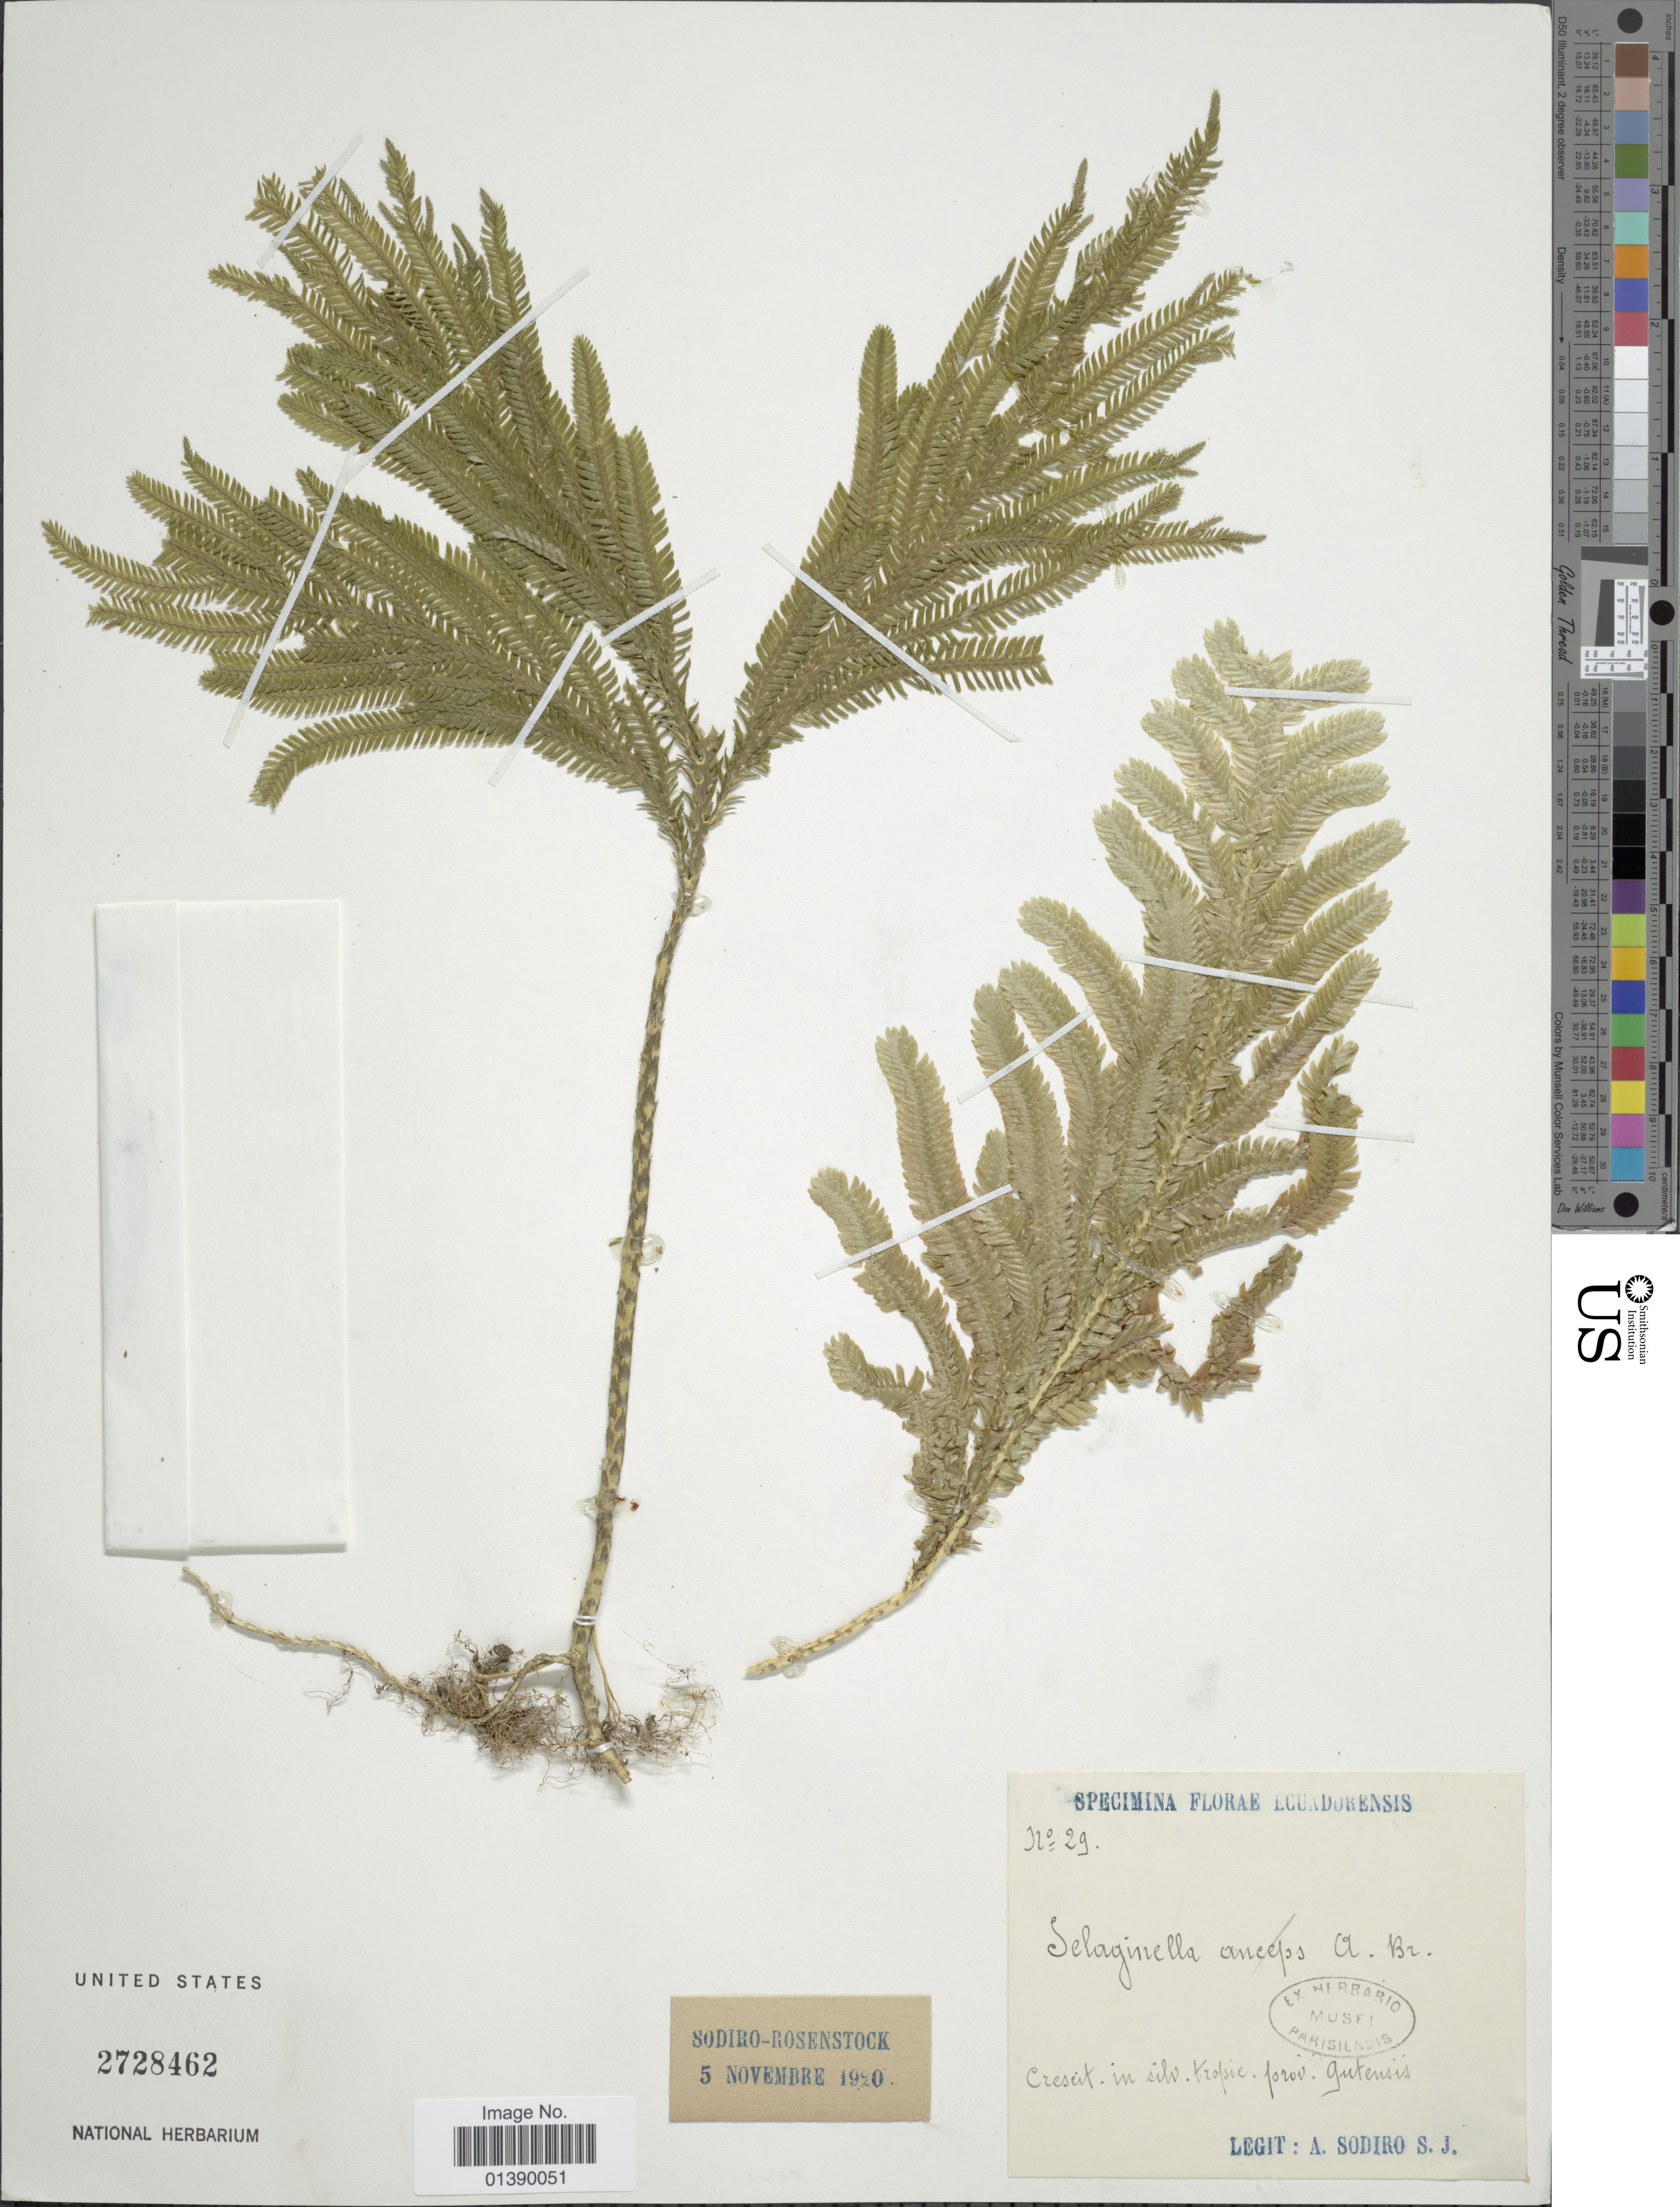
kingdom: Plantae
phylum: Tracheophyta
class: Lycopodiopsida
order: Selaginellales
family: Selaginellaceae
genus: Selaginella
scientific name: Selaginella anceps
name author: (C. Presl)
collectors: S. Sodiro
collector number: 29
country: Ecuador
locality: In silv tropic prov Gutensis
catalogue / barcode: US 2728462